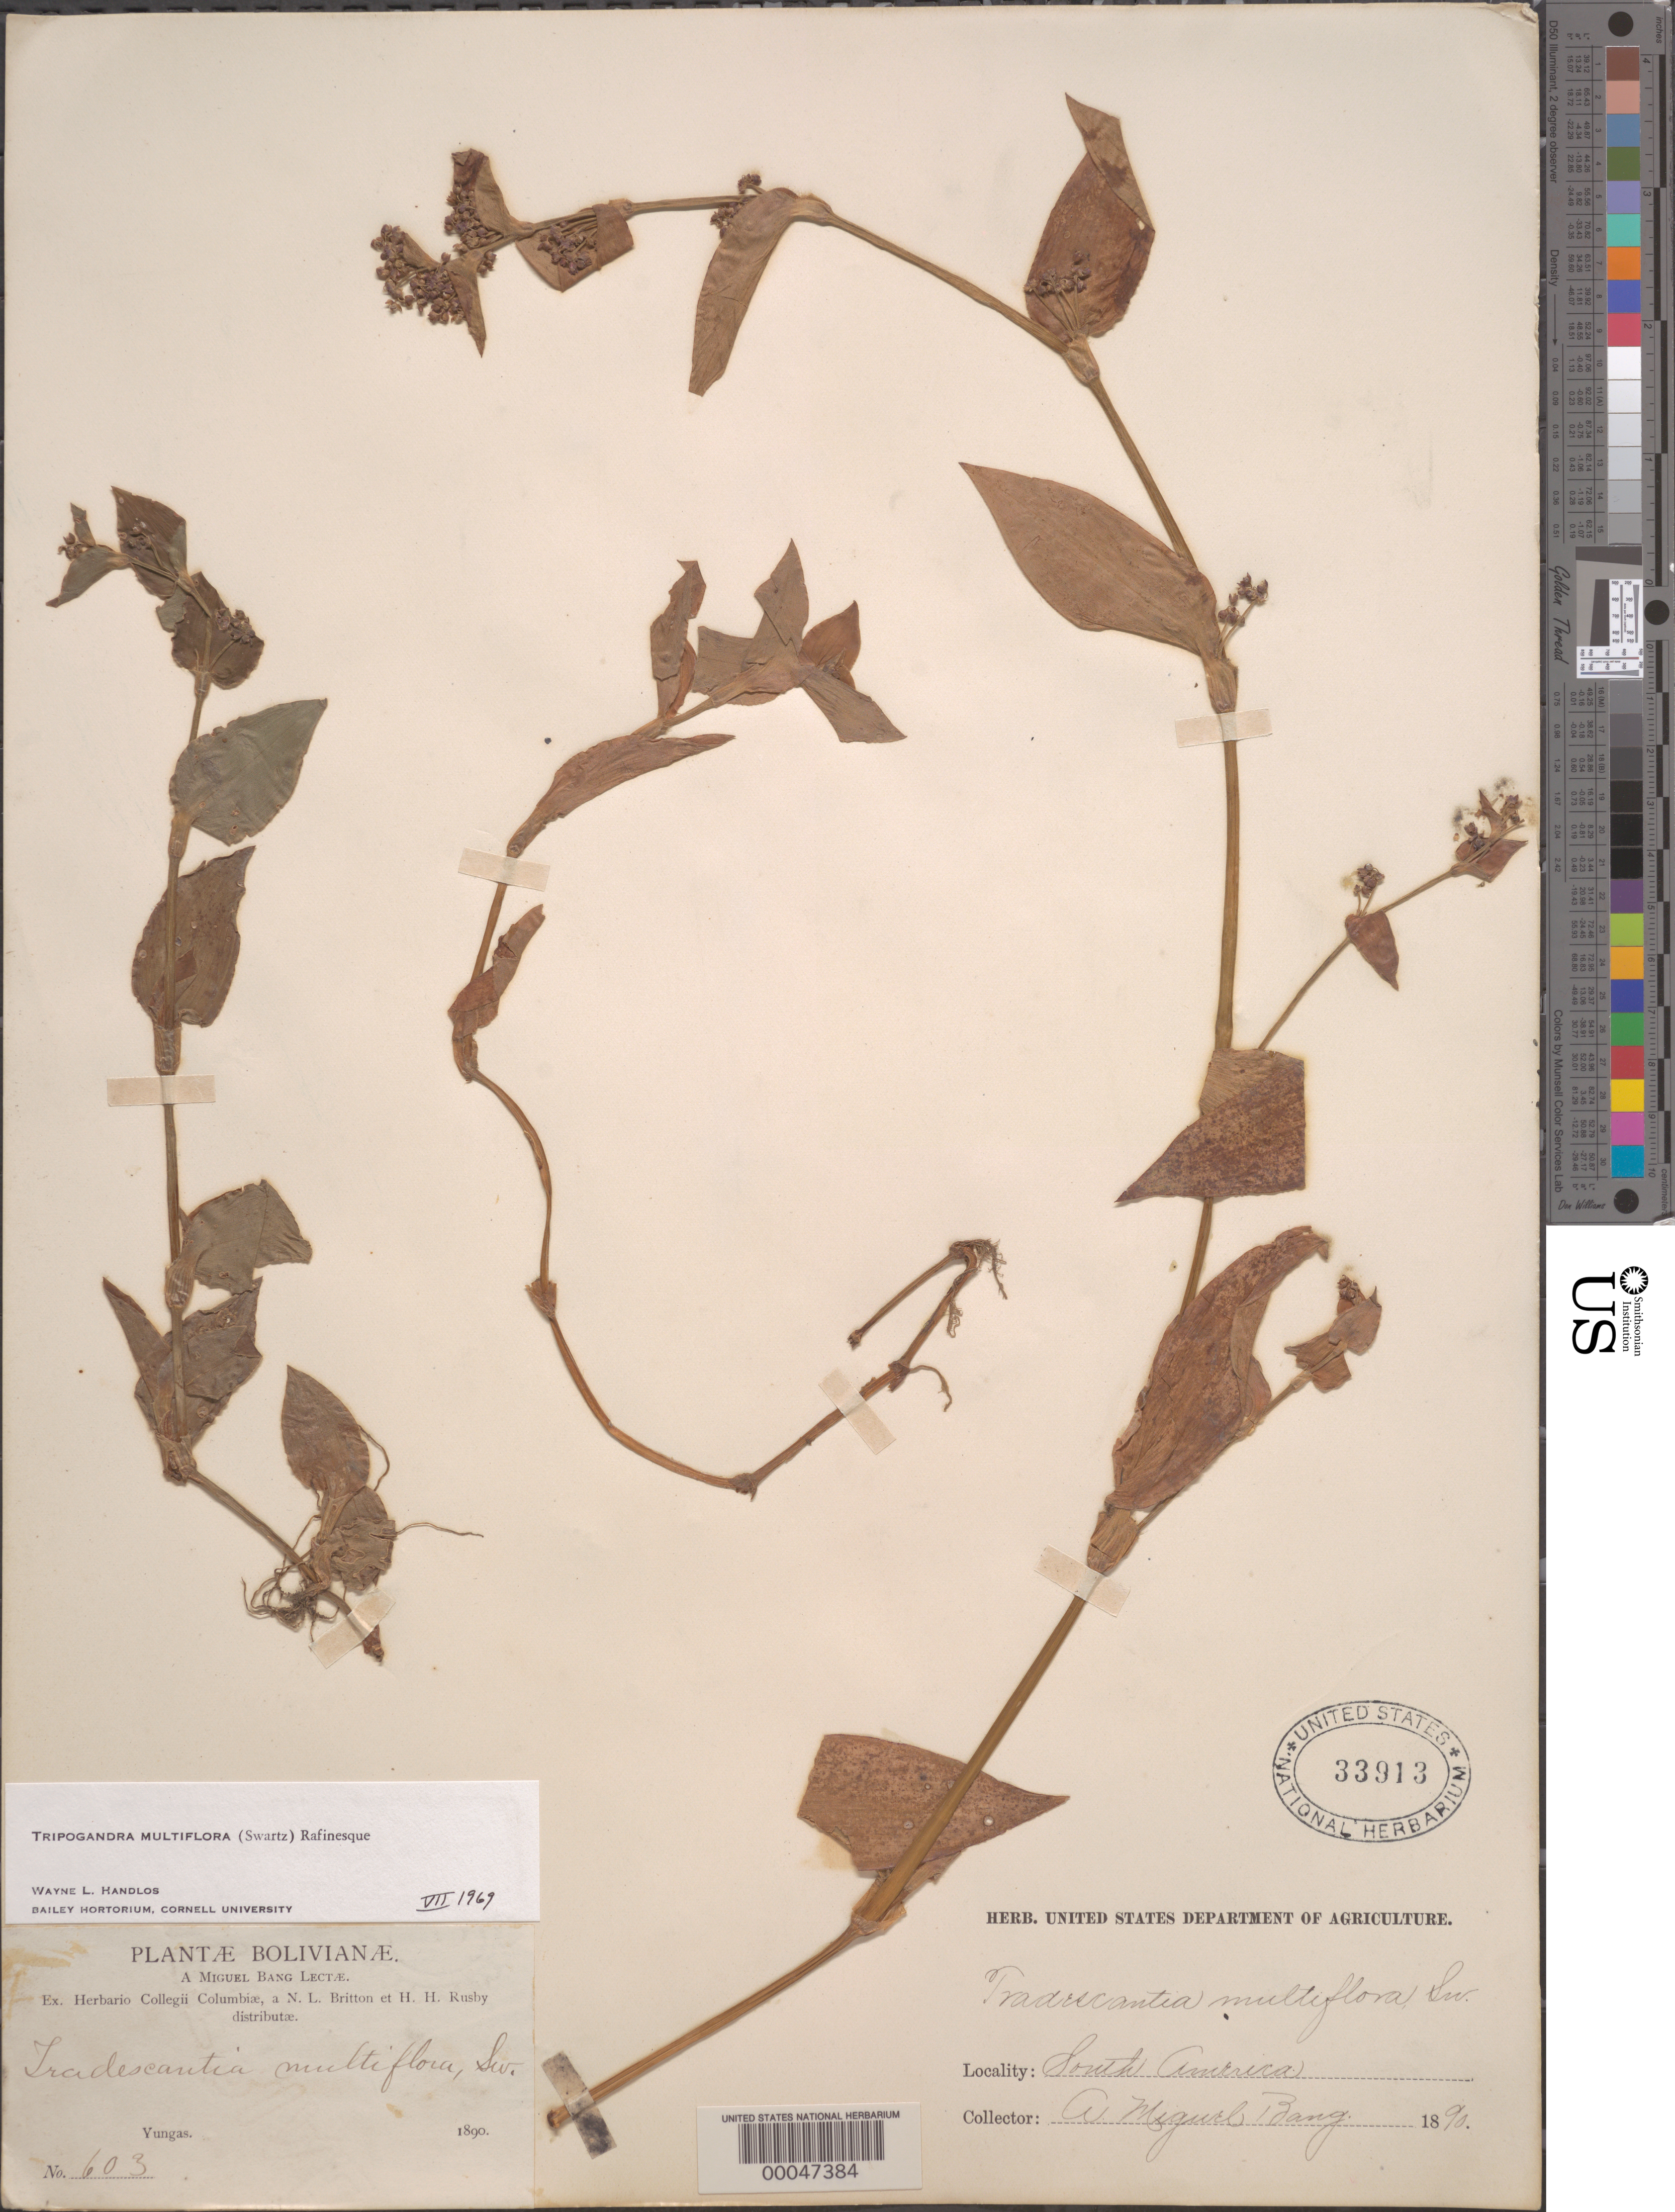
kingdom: Plantae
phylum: Tracheophyta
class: Liliopsida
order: Commelinales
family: Commelinaceae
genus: Tripogandra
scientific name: Tripogandra multiflora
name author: (Sw.) Raf.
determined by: Handlos, W. L.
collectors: M. Bang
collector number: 603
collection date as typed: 1890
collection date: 1890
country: Bolivia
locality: Yungas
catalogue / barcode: US 33913